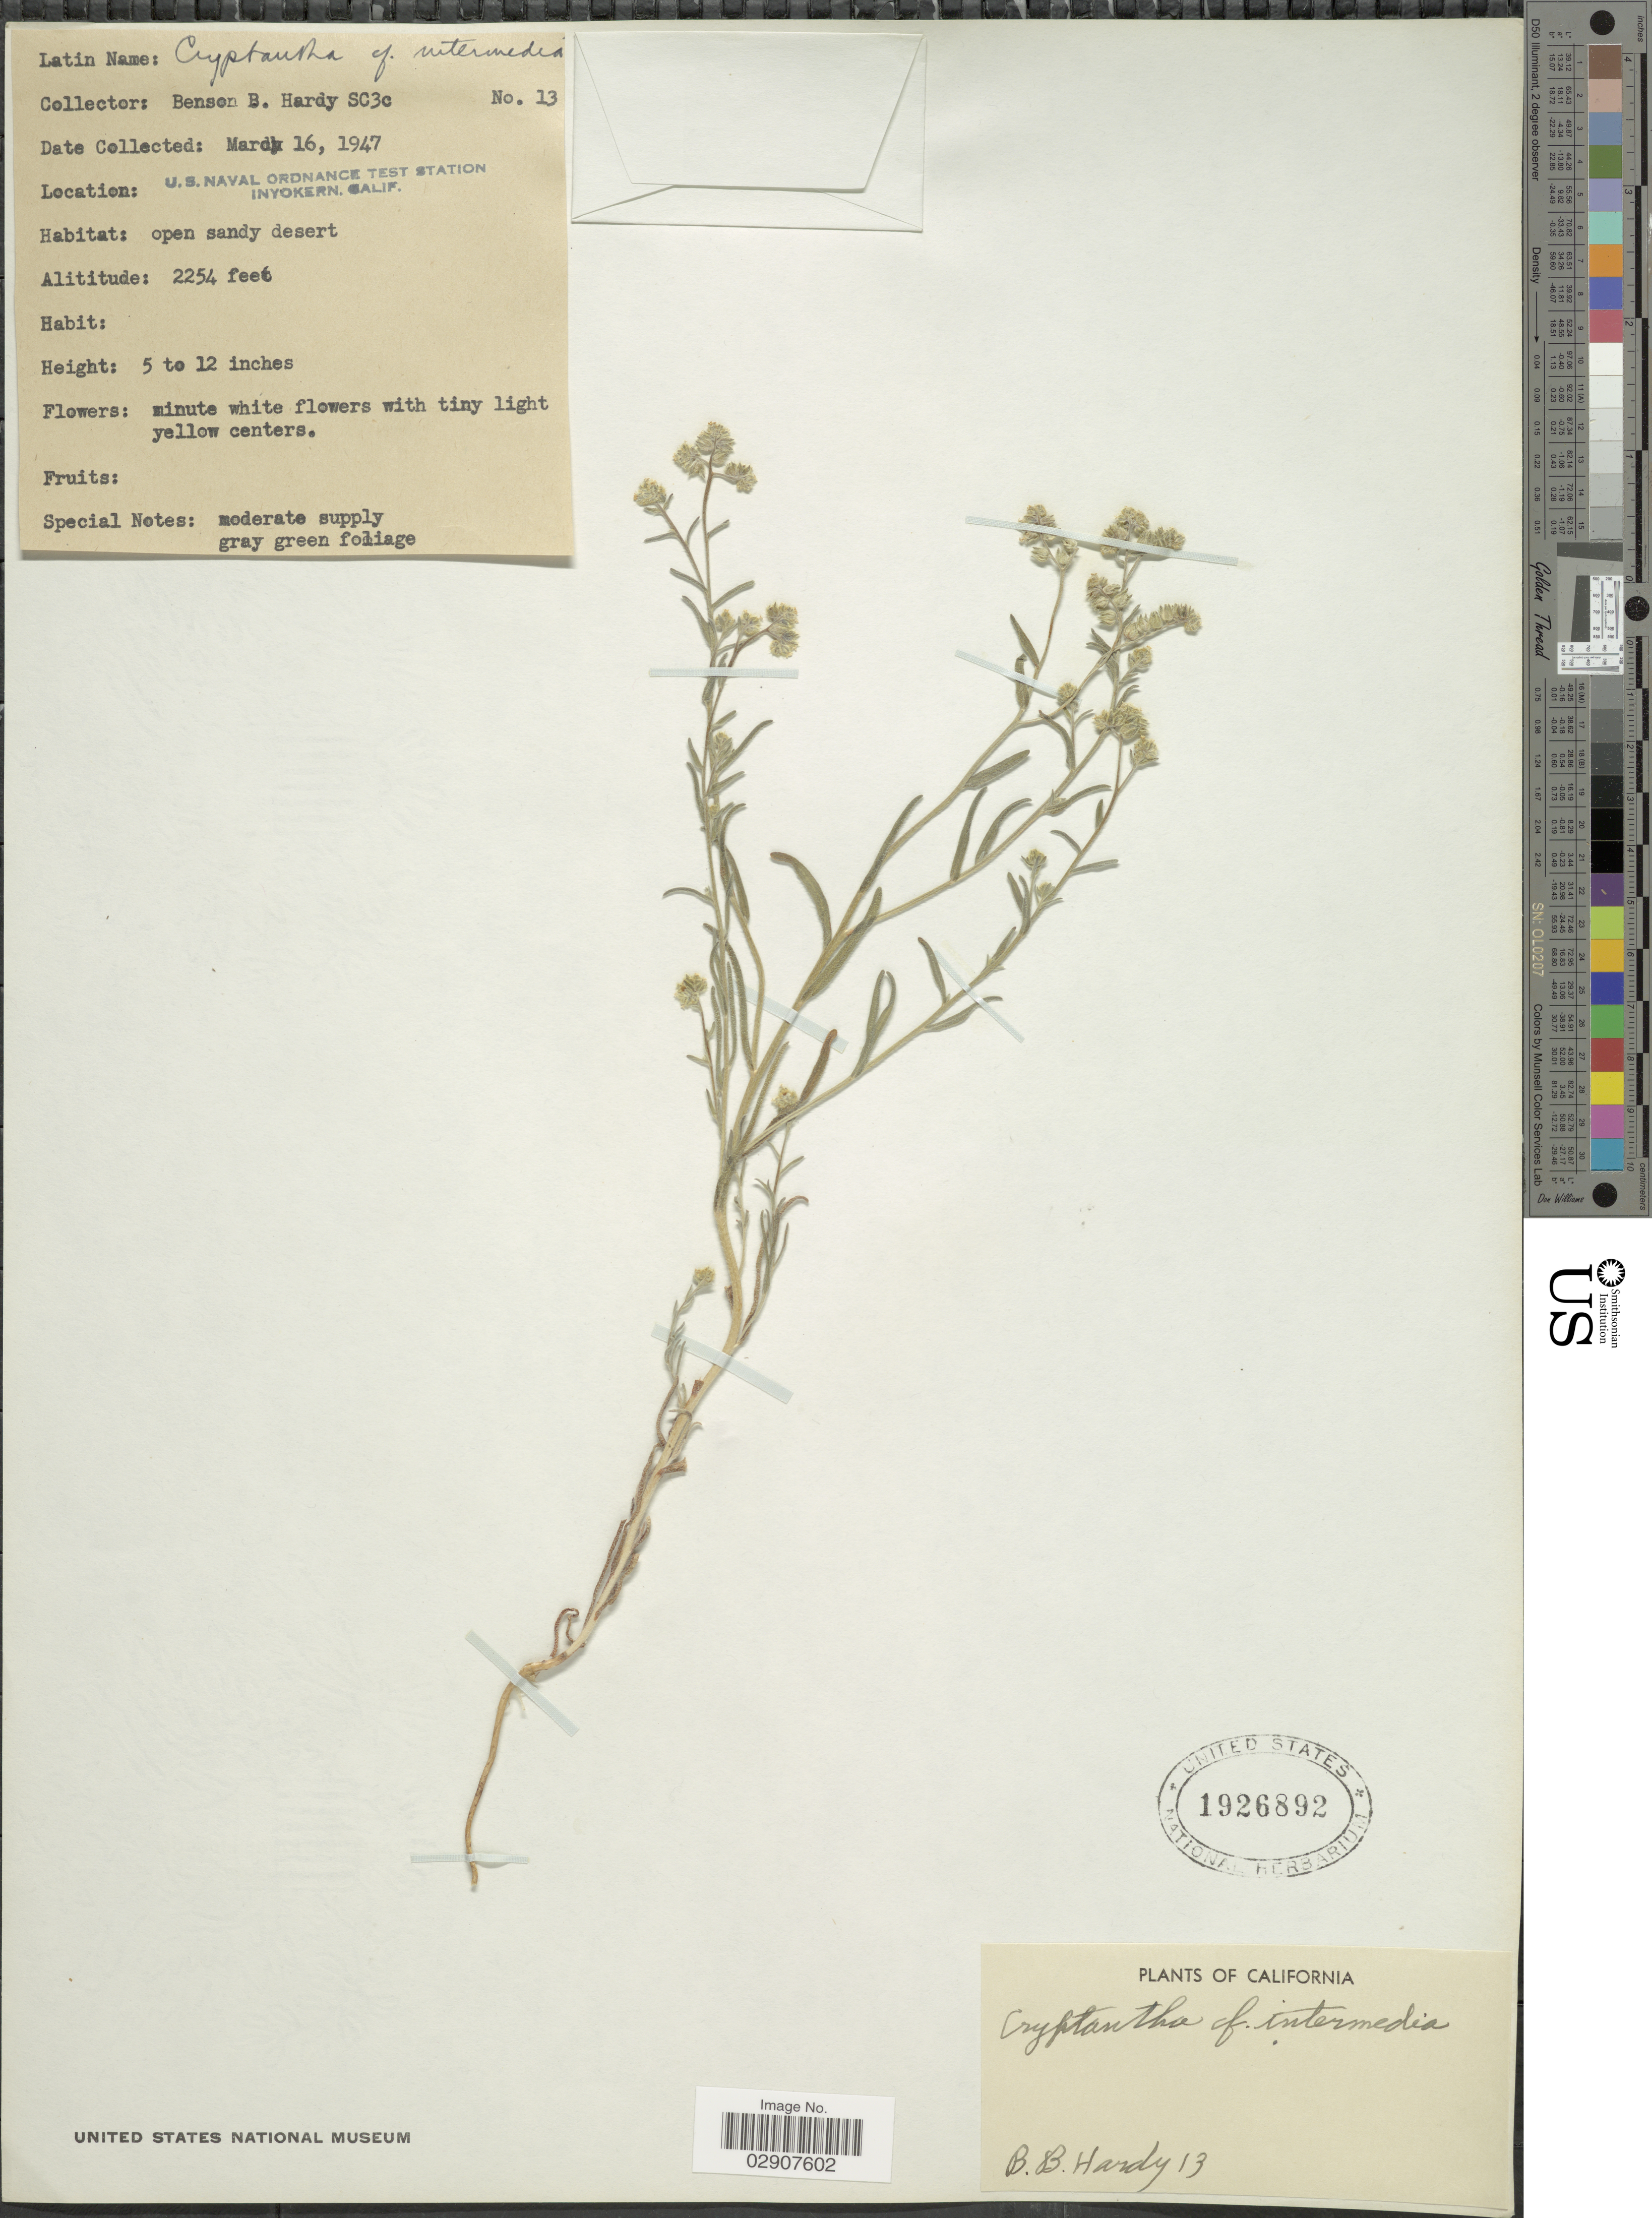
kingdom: Plantae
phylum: Tracheophyta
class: Magnoliopsida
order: Boraginales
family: Boraginaceae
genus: Cryptantha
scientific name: Cryptantha intermedia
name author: (A. Gray) Greene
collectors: B. Hardy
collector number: SC3c/13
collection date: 1947-03-16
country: United States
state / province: California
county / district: Kern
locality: U.S. Naval Ordnance test station Inyokern.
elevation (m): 687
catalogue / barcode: US 1926892